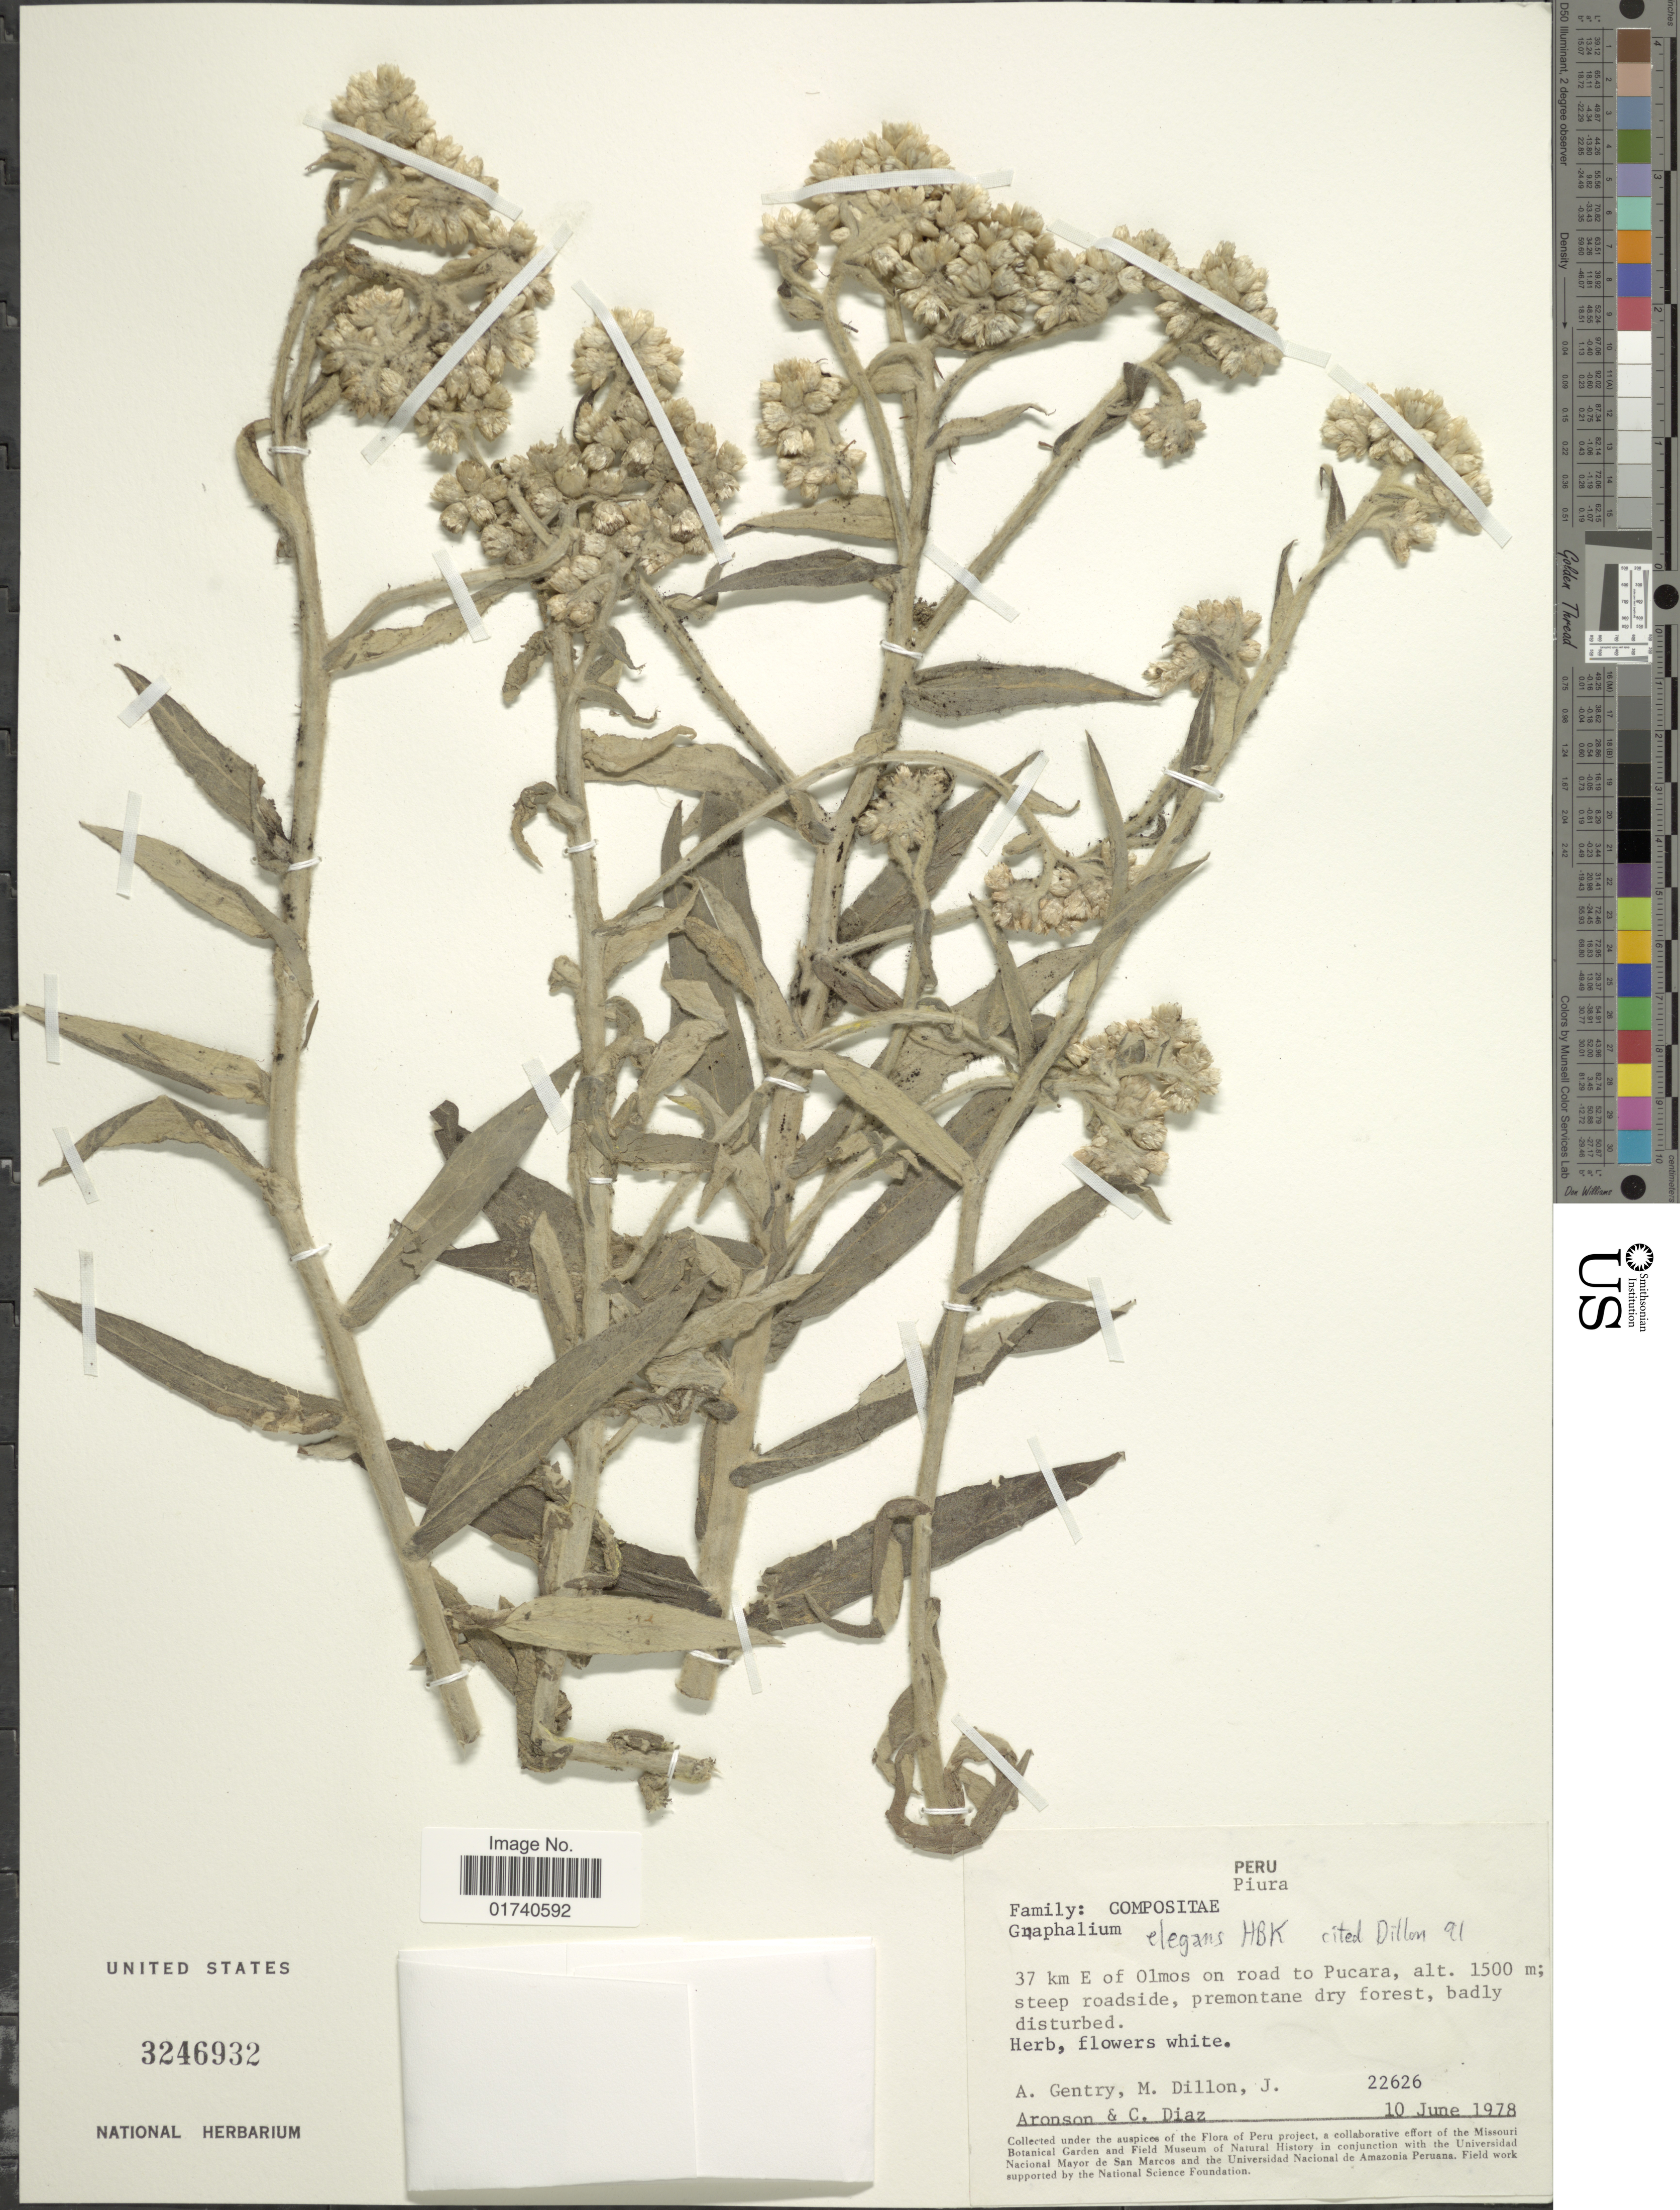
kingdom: Plantae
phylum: Tracheophyta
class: Magnoliopsida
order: Asterales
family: Asteraceae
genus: Pseudognaphalium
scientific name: Pseudognaphalium elegans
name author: (Kunth) Kartesz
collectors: A. H. Gentry, M. O. Dillon, J. Aronson & C. Díaz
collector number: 22626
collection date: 1978-06-10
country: Peru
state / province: Piura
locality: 37 km E of Olmos on road to Pucara.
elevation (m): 1500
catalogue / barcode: US 3246932